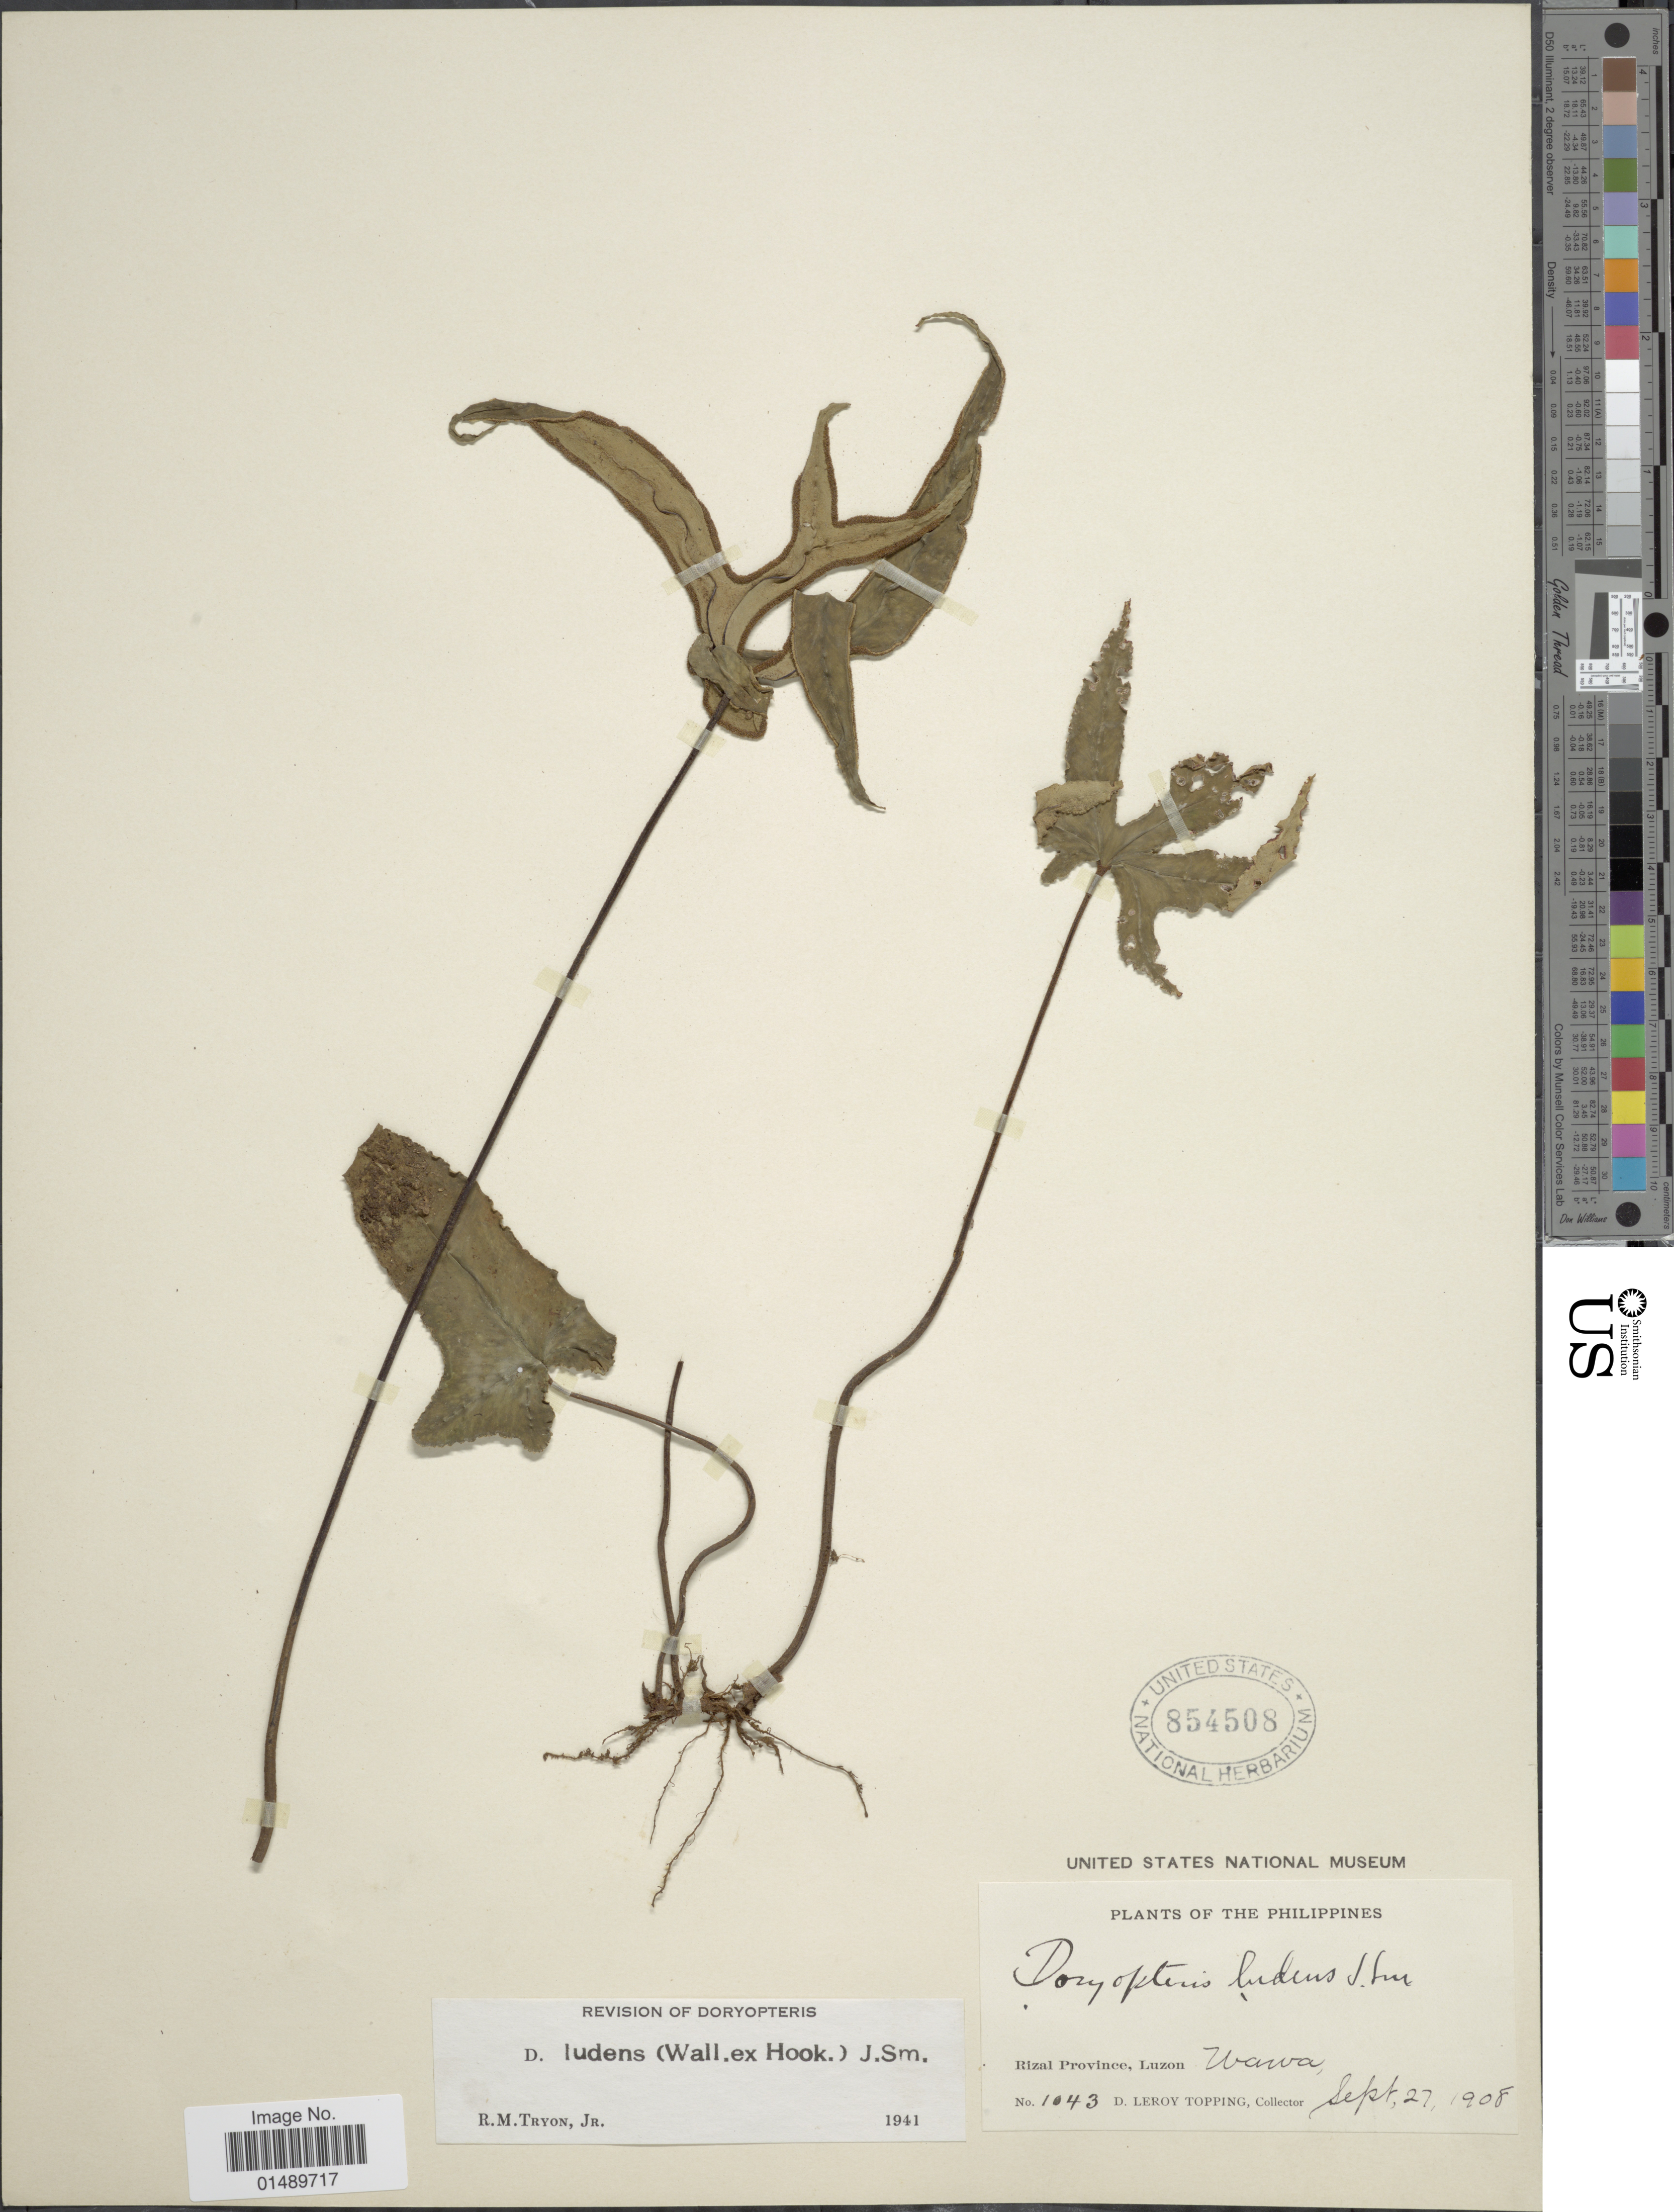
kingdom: Plantae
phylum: Tracheophyta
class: Polypodiopsida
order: Polypodiales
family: Pteridaceae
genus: Calciphilopteris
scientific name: Calciphilopteris ludens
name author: (Wall. ex Hook.) Yesilyurt & H. Schneid.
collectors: D. L. Topping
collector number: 1043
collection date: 1908-09-27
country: Philippines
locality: Philippines, Rizal Province, Luzon Wawa.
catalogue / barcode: US 854508